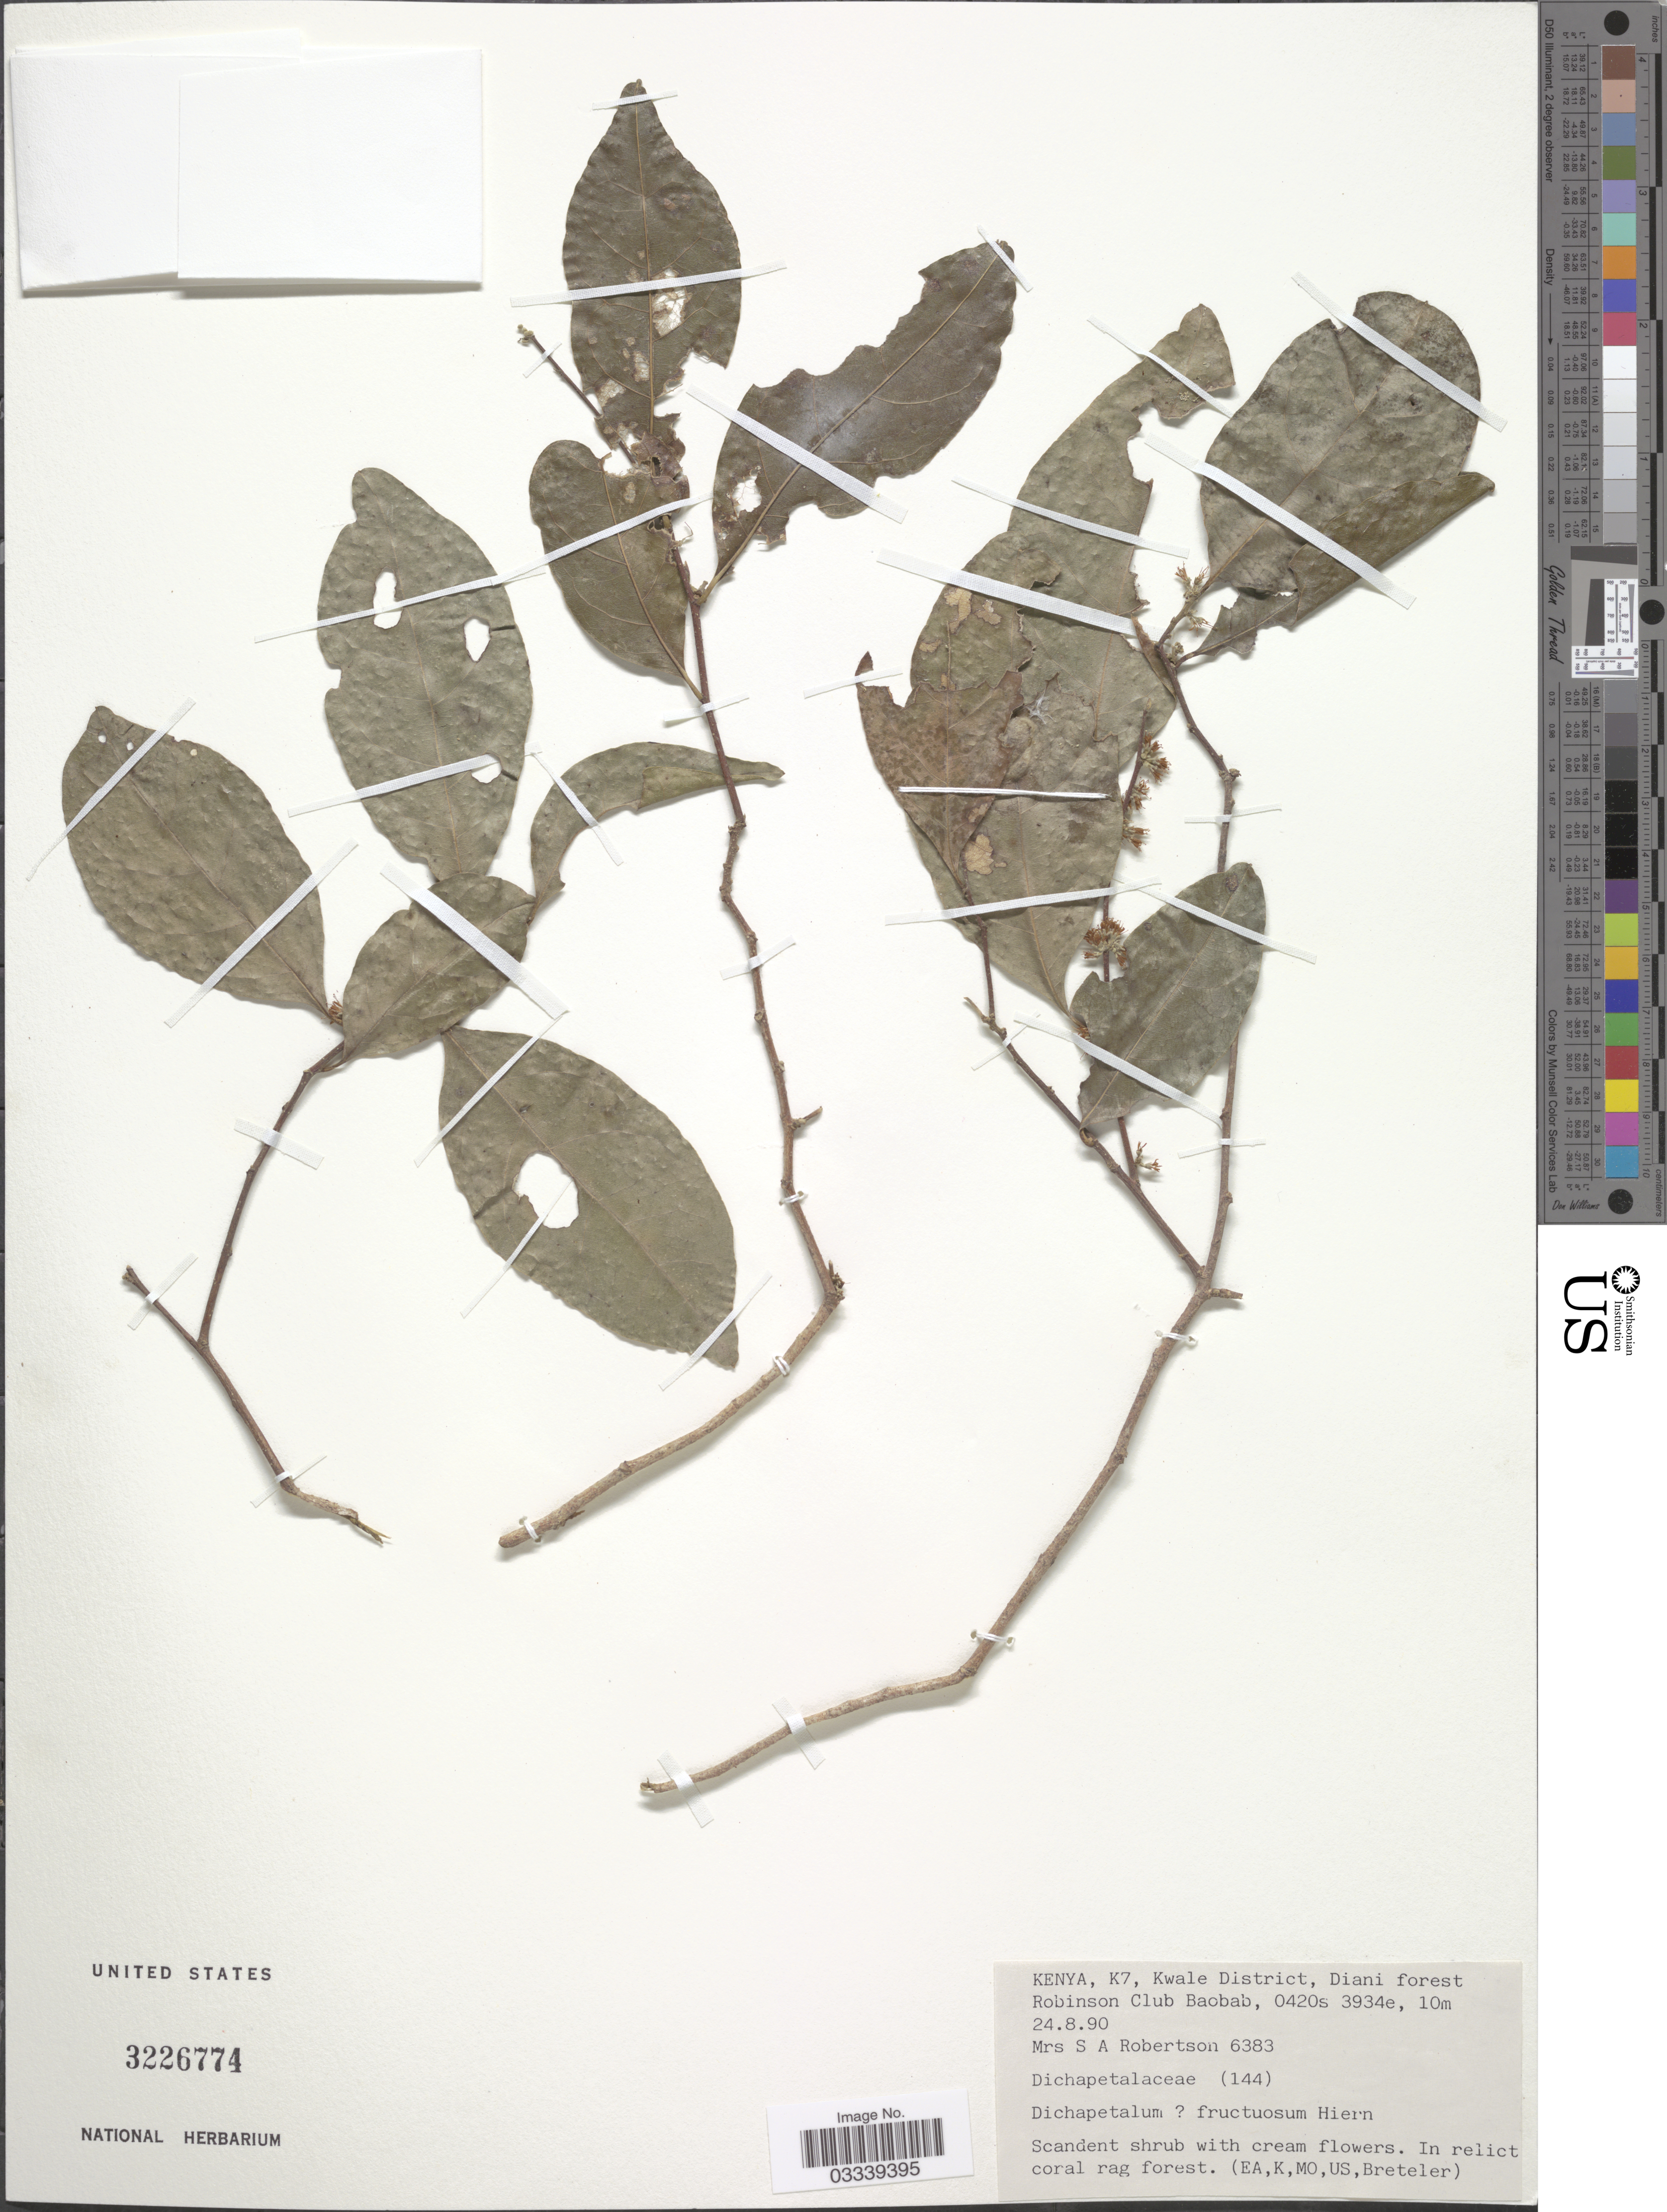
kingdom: Plantae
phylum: Tracheophyta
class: Magnoliopsida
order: Malpighiales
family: Dichapetalaceae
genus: Dichapetalum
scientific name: Dichapetalum fructuosum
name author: Hiern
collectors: S. Robertson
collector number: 6383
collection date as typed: Transcribed d/m/y: 24/8/90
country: Kenya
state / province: Kwale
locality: K7, Kwale District, Diani forest, Robinson Club Baobab.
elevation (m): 10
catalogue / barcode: US 3226774